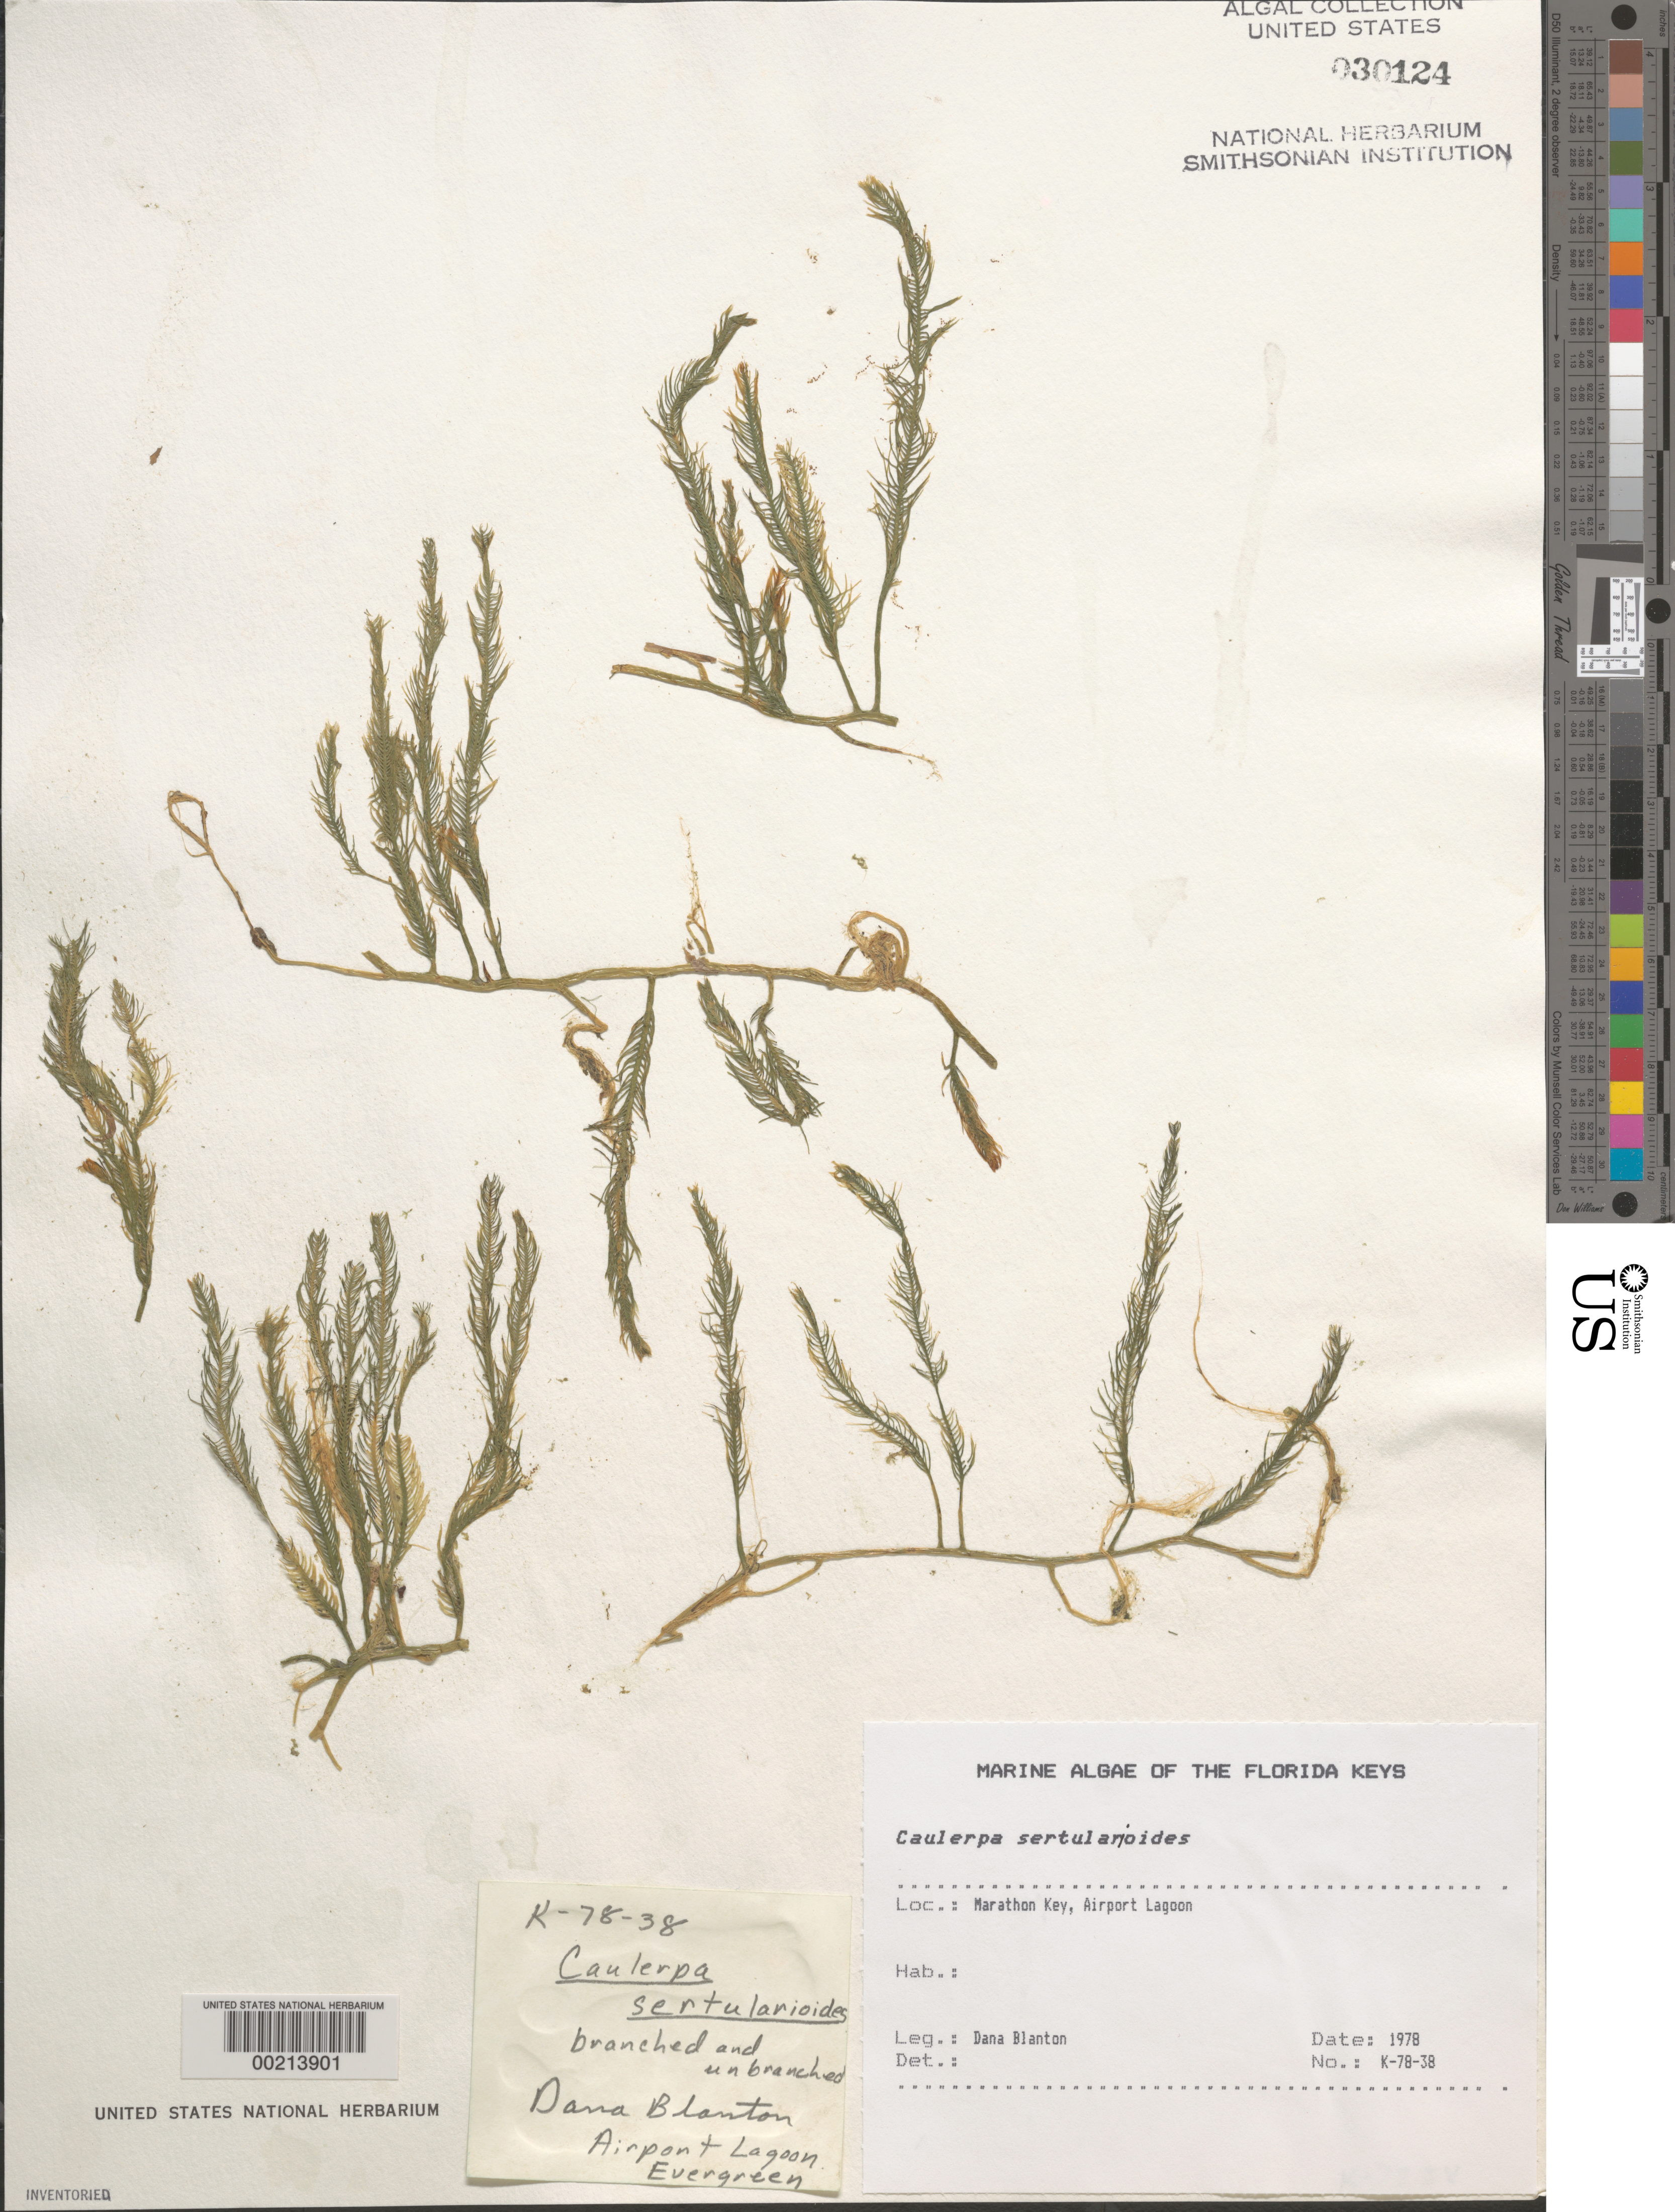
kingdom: Plantae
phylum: Chlorophyta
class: Ulvophyceae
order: Bryopsidales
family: Caulerpaceae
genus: Caulerpa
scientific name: Caulerpa sertularioides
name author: (S.G. Gmel.) M. Howe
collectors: D. Blanton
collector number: K-78-38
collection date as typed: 1978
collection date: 1978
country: United States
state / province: Florida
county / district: Monroe County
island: Key Vaca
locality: Marathon, airport lagoon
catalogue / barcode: US 30124